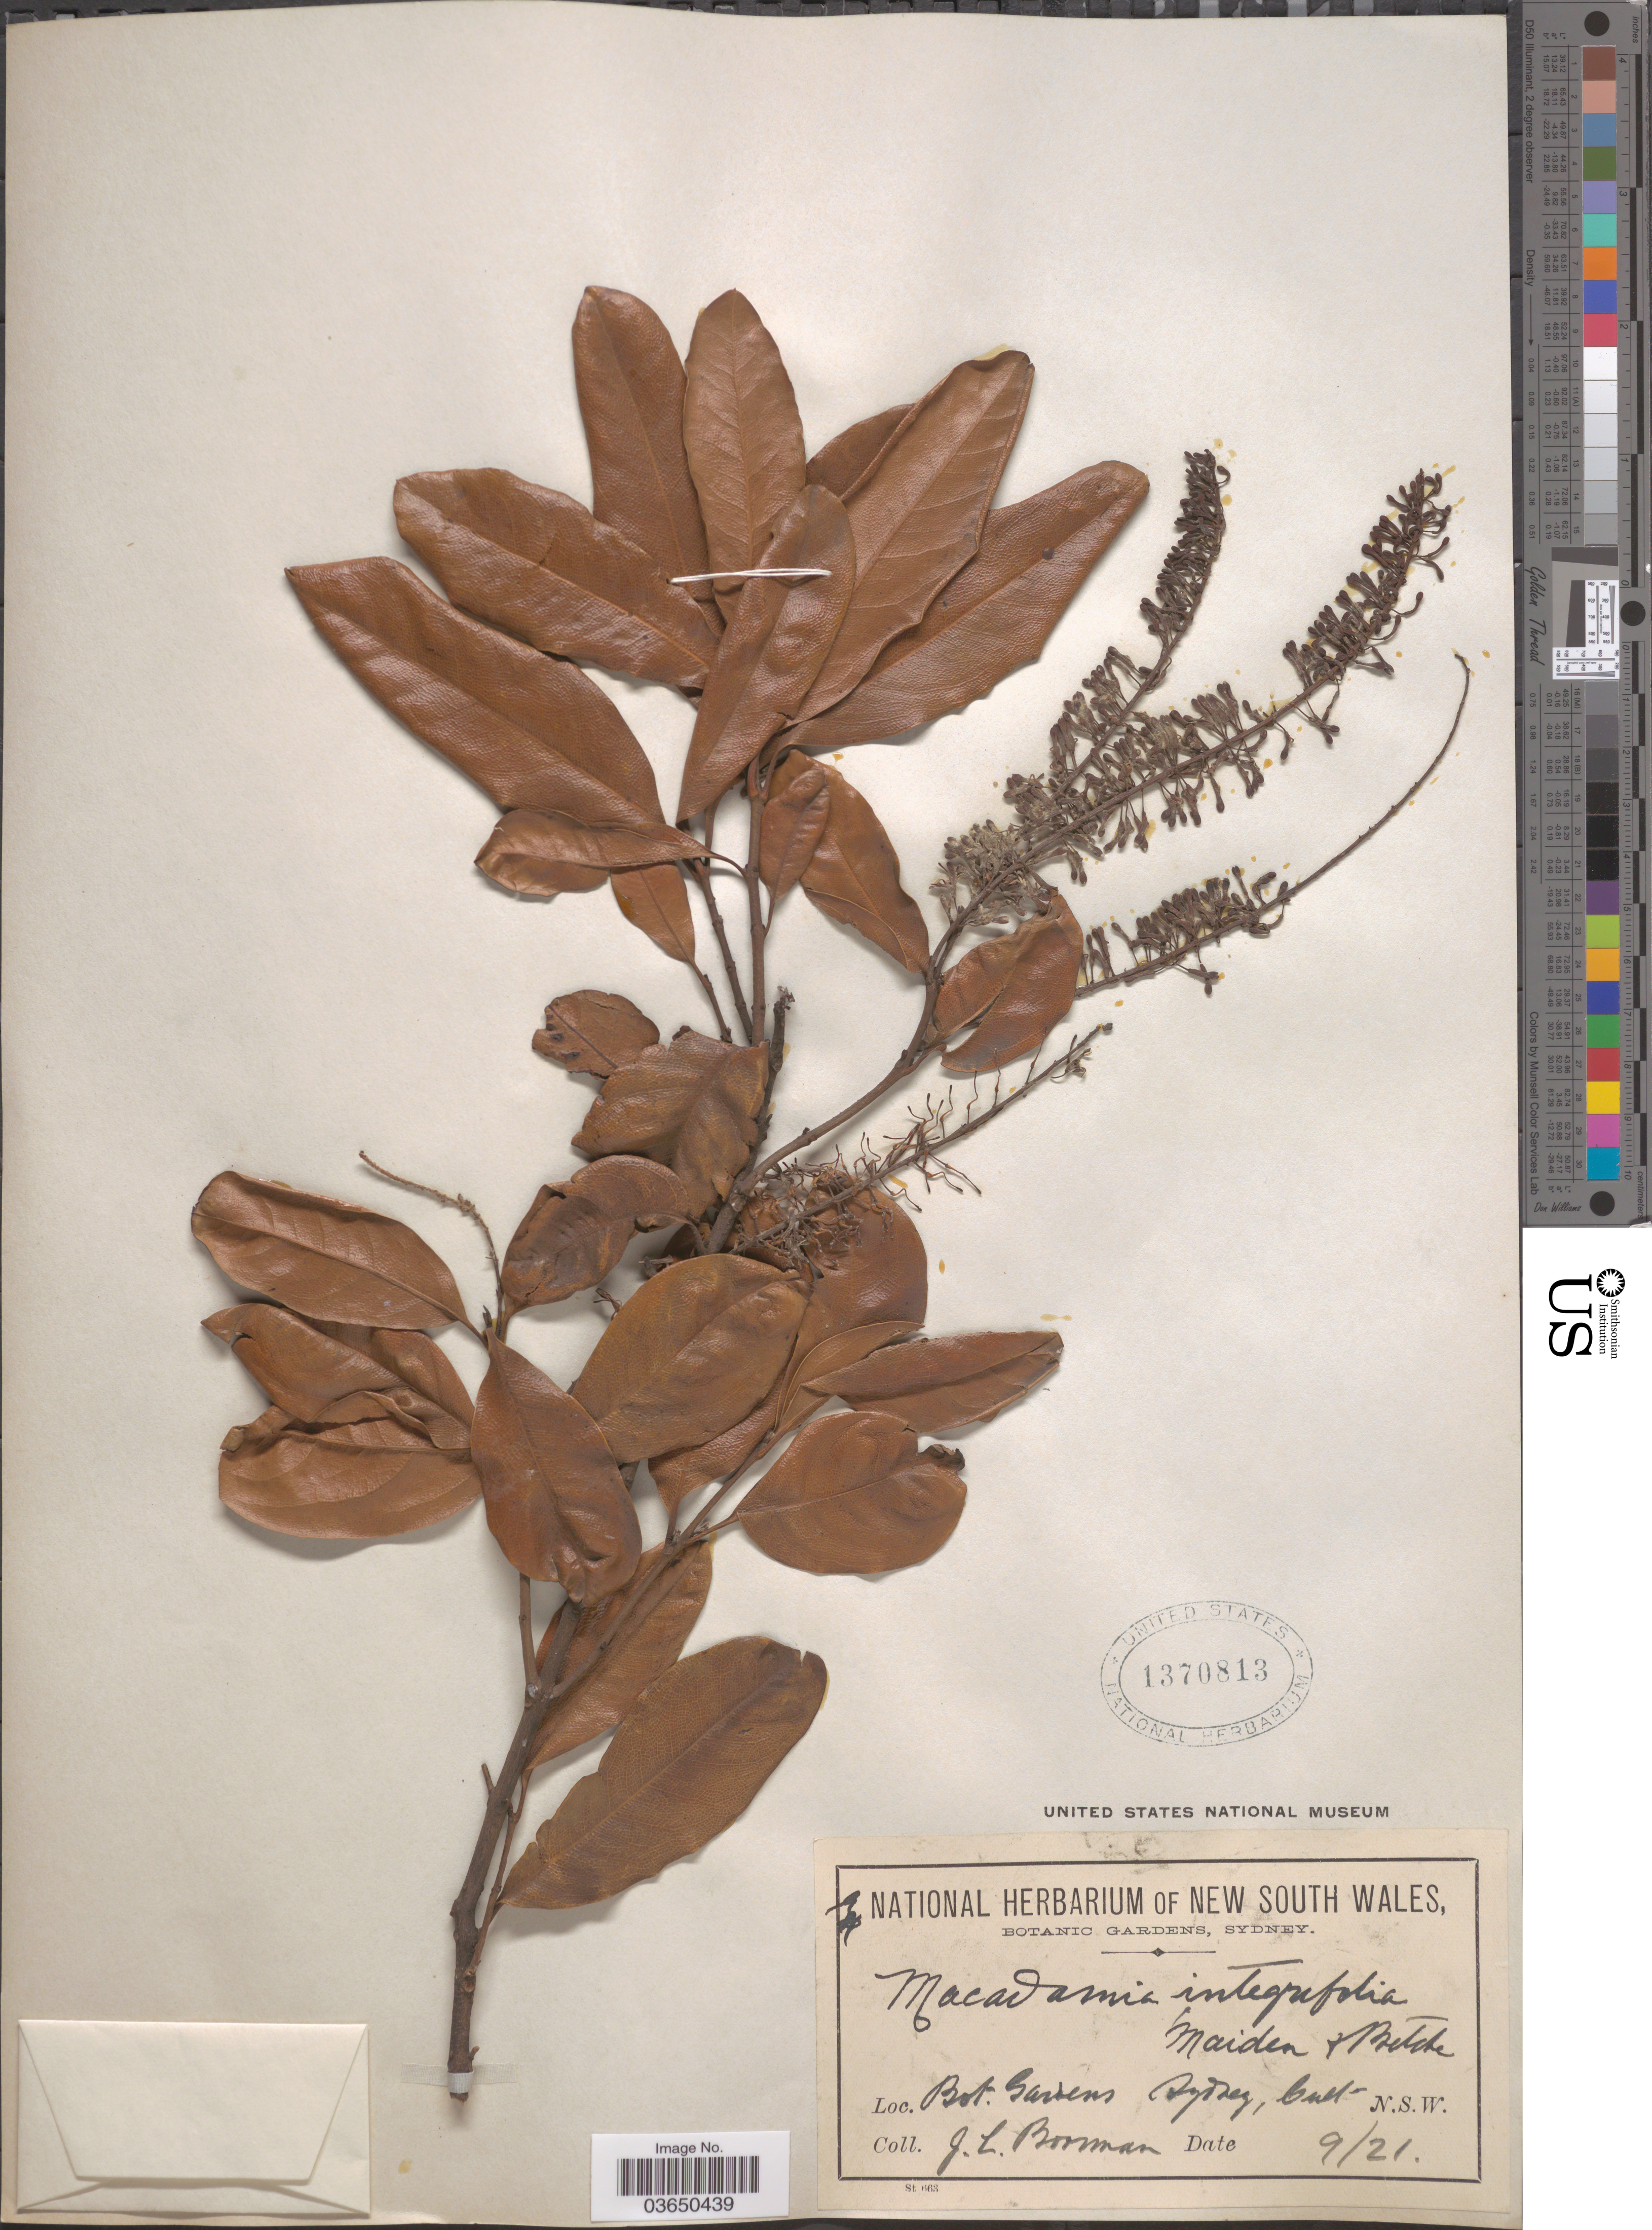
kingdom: Plantae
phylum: Tracheophyta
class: Magnoliopsida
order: Proteales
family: Proteaceae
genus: Macadamia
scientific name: Macadamia integrifolia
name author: Maiden & Betche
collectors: J. Boorman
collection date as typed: Transcribed d/m/y: /9/21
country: Australia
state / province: New South Wales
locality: Bot. Gardens Sydney.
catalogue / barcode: US 1370813